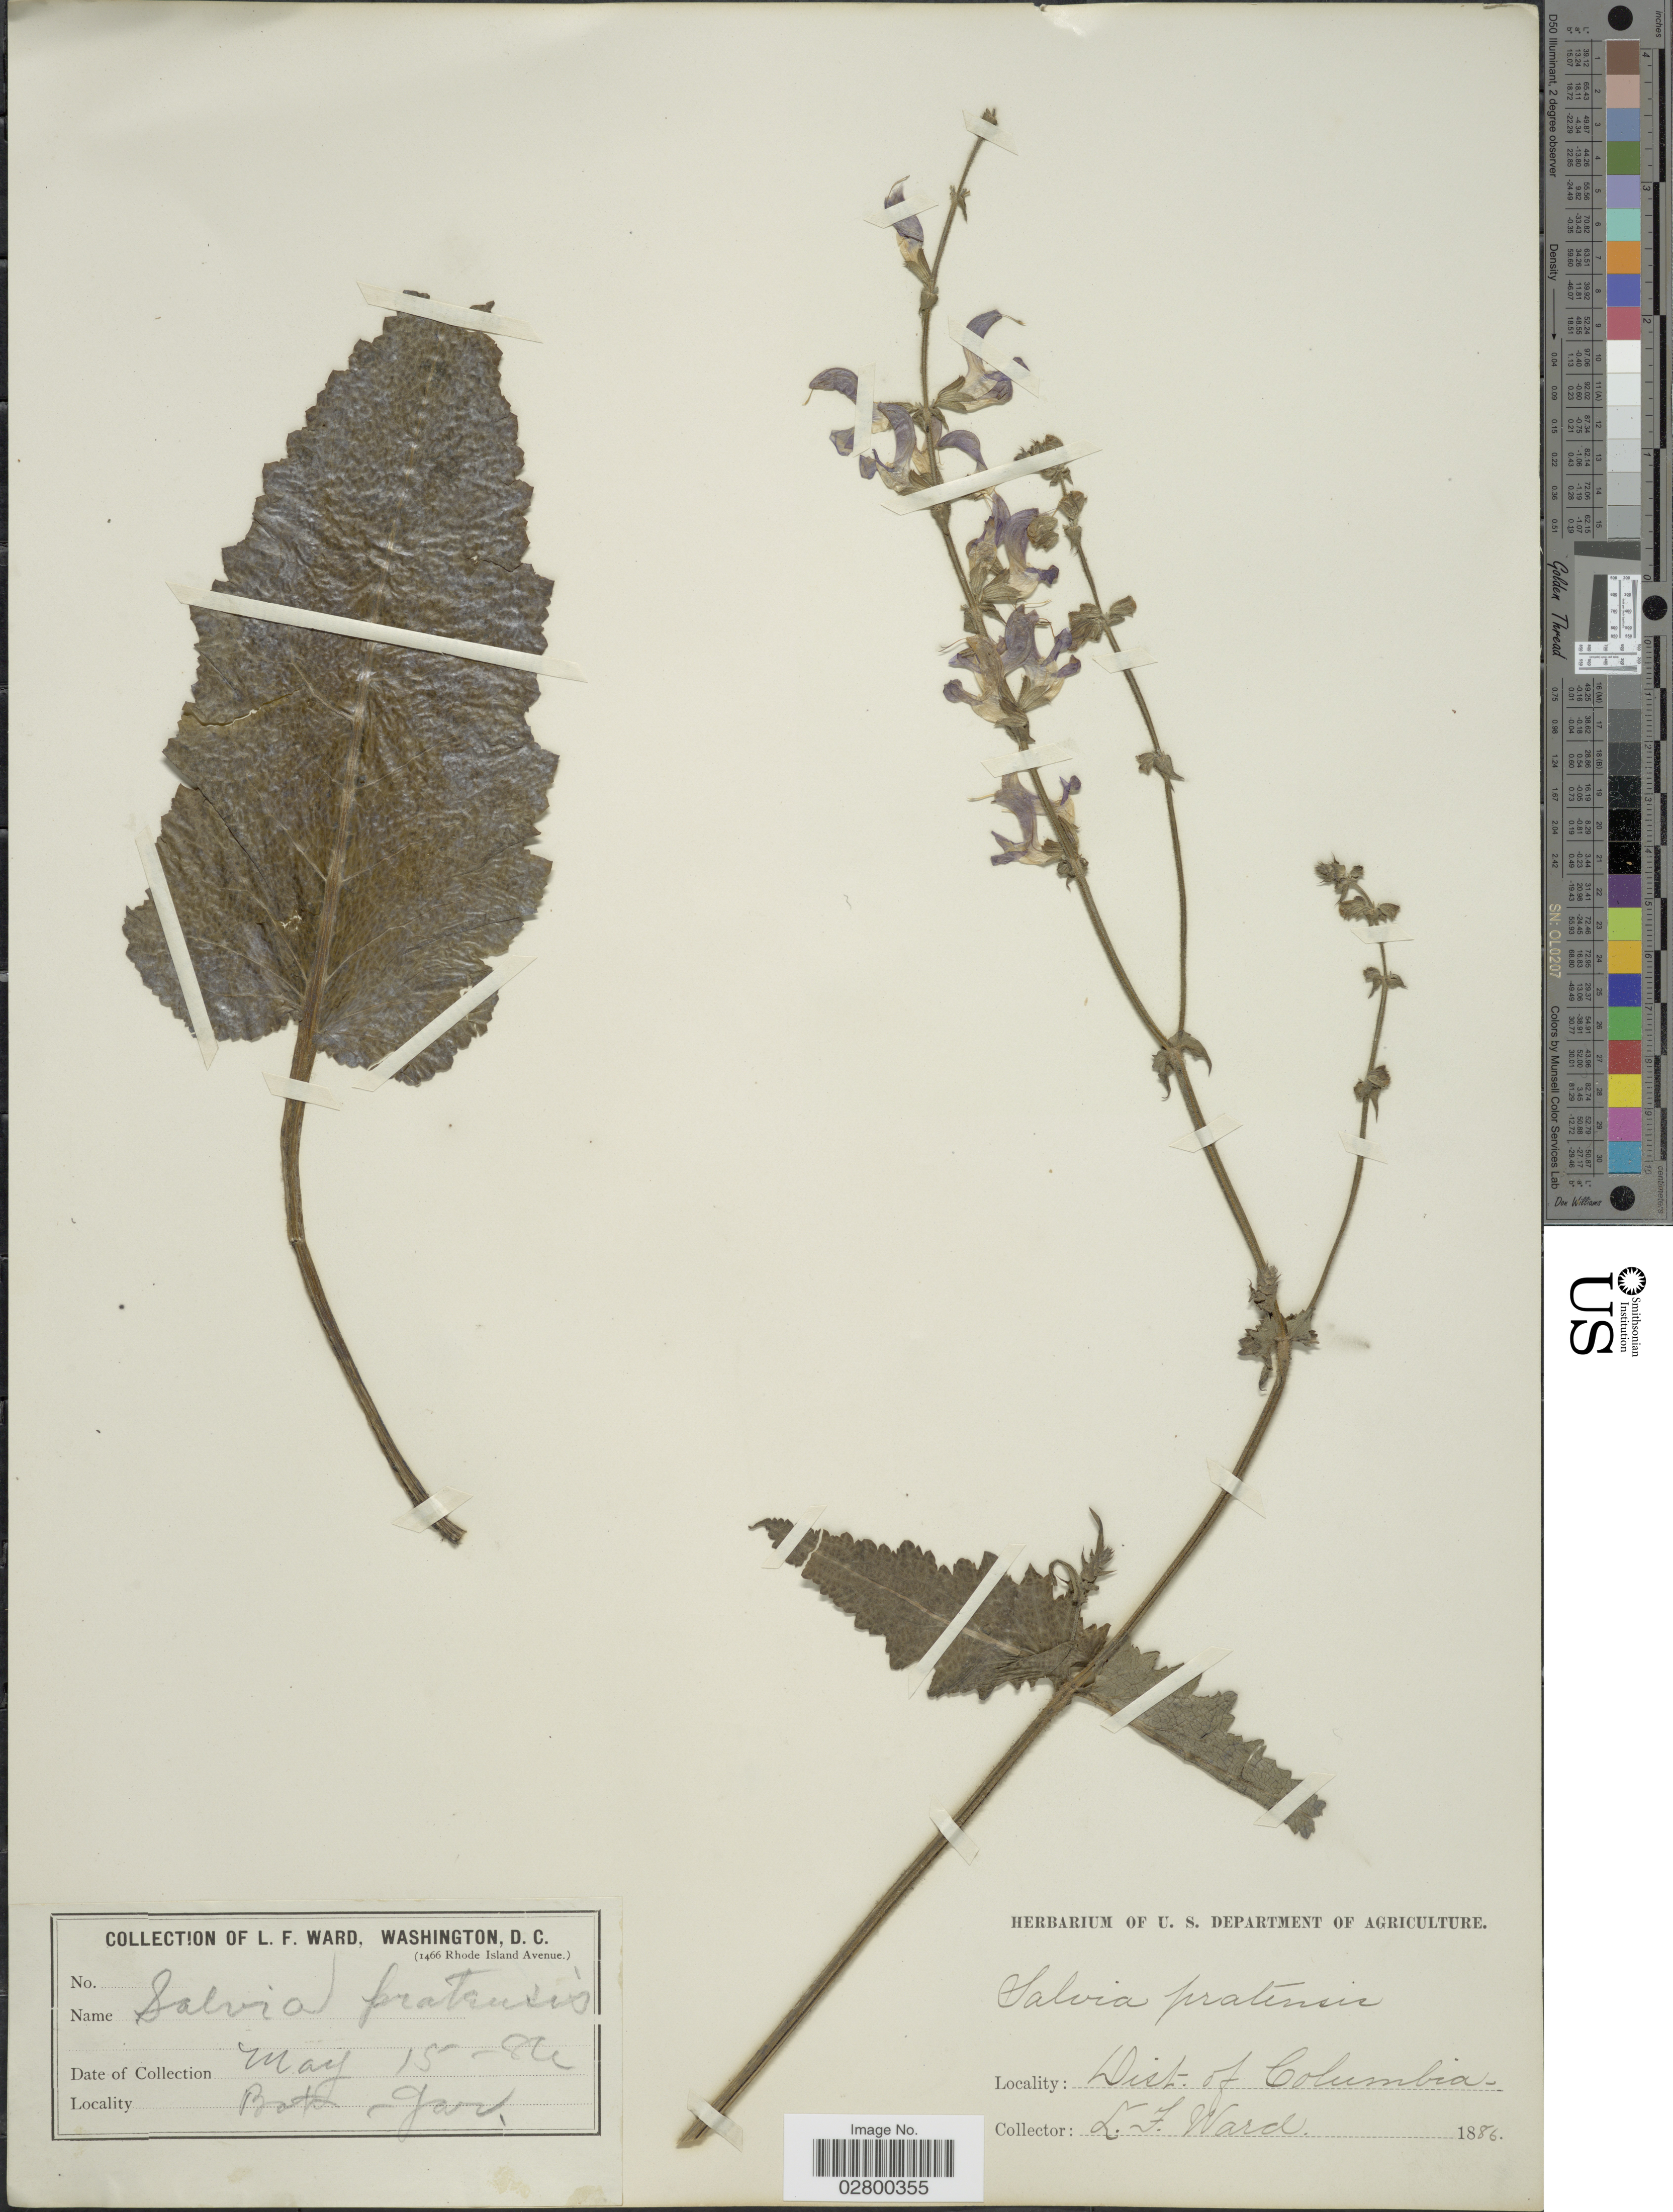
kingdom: Plantae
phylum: Tracheophyta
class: Magnoliopsida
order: Lamiales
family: Lamiaceae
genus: Salvia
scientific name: Salvia pratensis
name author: L.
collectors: L. Ward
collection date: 1886-05-15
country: United States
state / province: District of Columbia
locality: Bot. Gard.